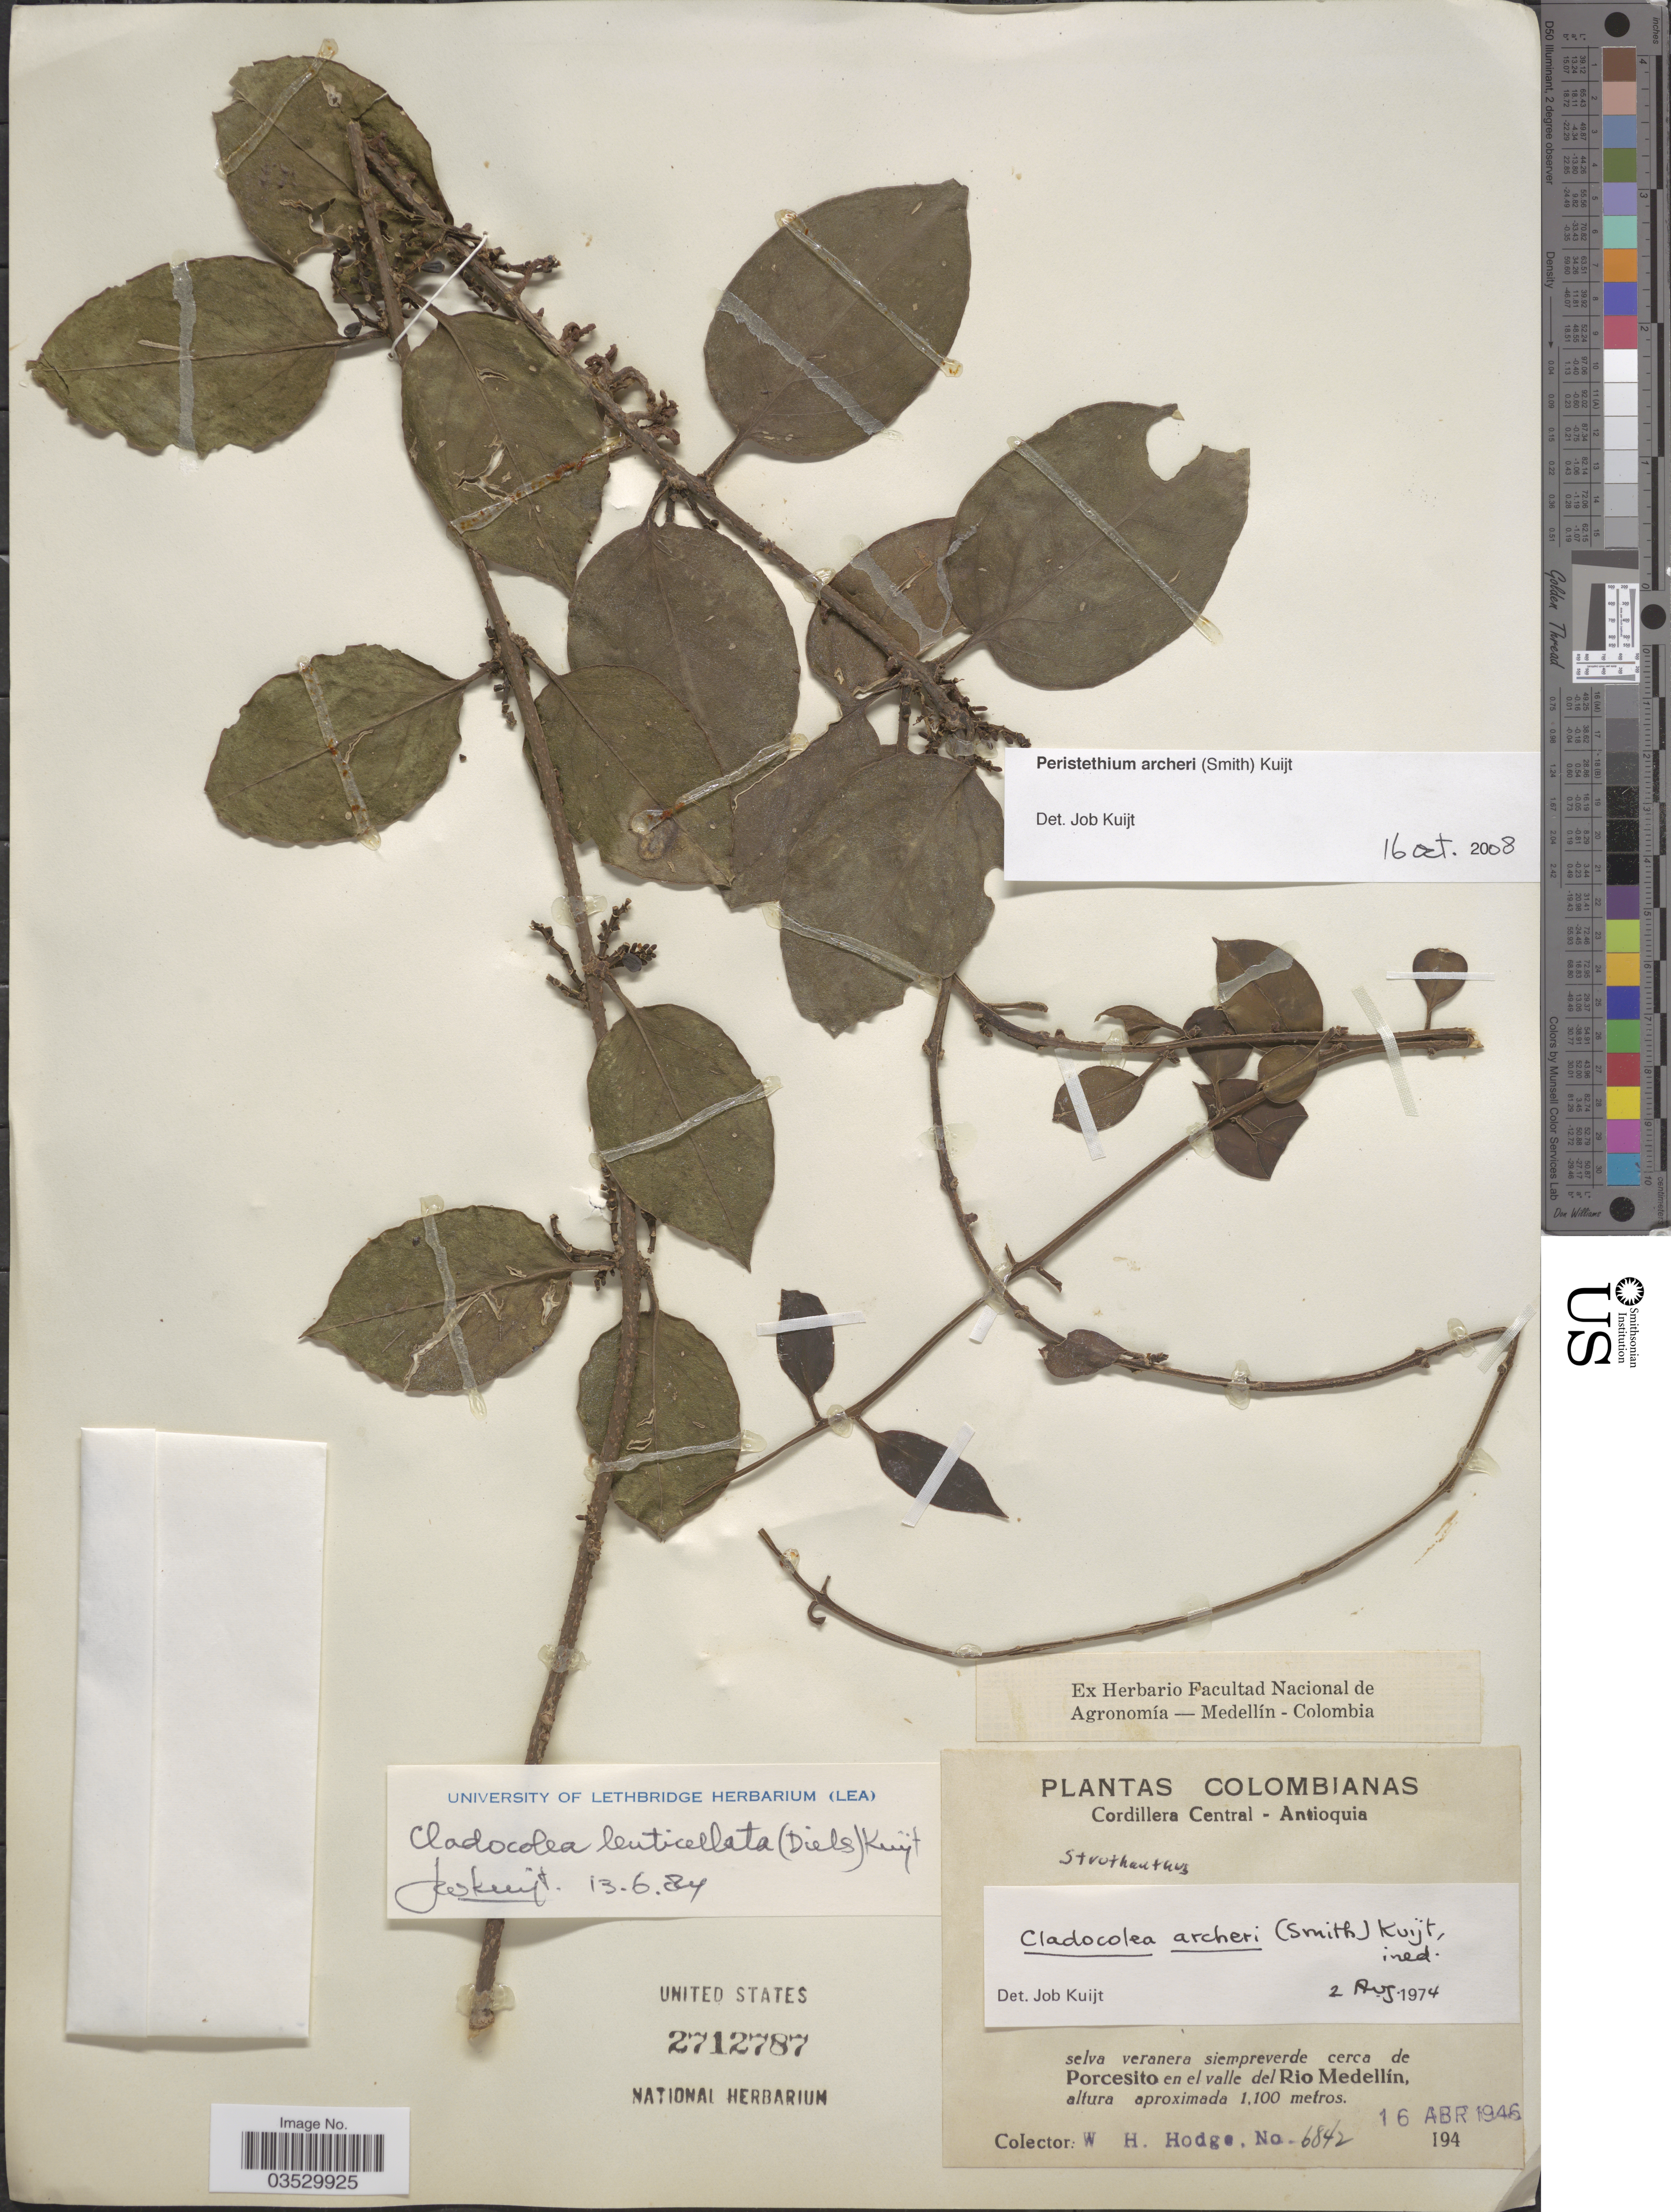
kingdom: Plantae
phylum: Tracheophyta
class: Magnoliopsida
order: Santalales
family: Loranthaceae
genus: Peristethium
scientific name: Peristethium archeri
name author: (A.C. Sm.) Kuijt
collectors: W. Hodge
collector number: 6842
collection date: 1946-04-16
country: Colombia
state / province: Antioquia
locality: Cordillera Central. Selva veranera siempreverde cerca de Porcesito en el valle del Rio Medellín.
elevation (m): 1100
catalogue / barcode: US 2712787